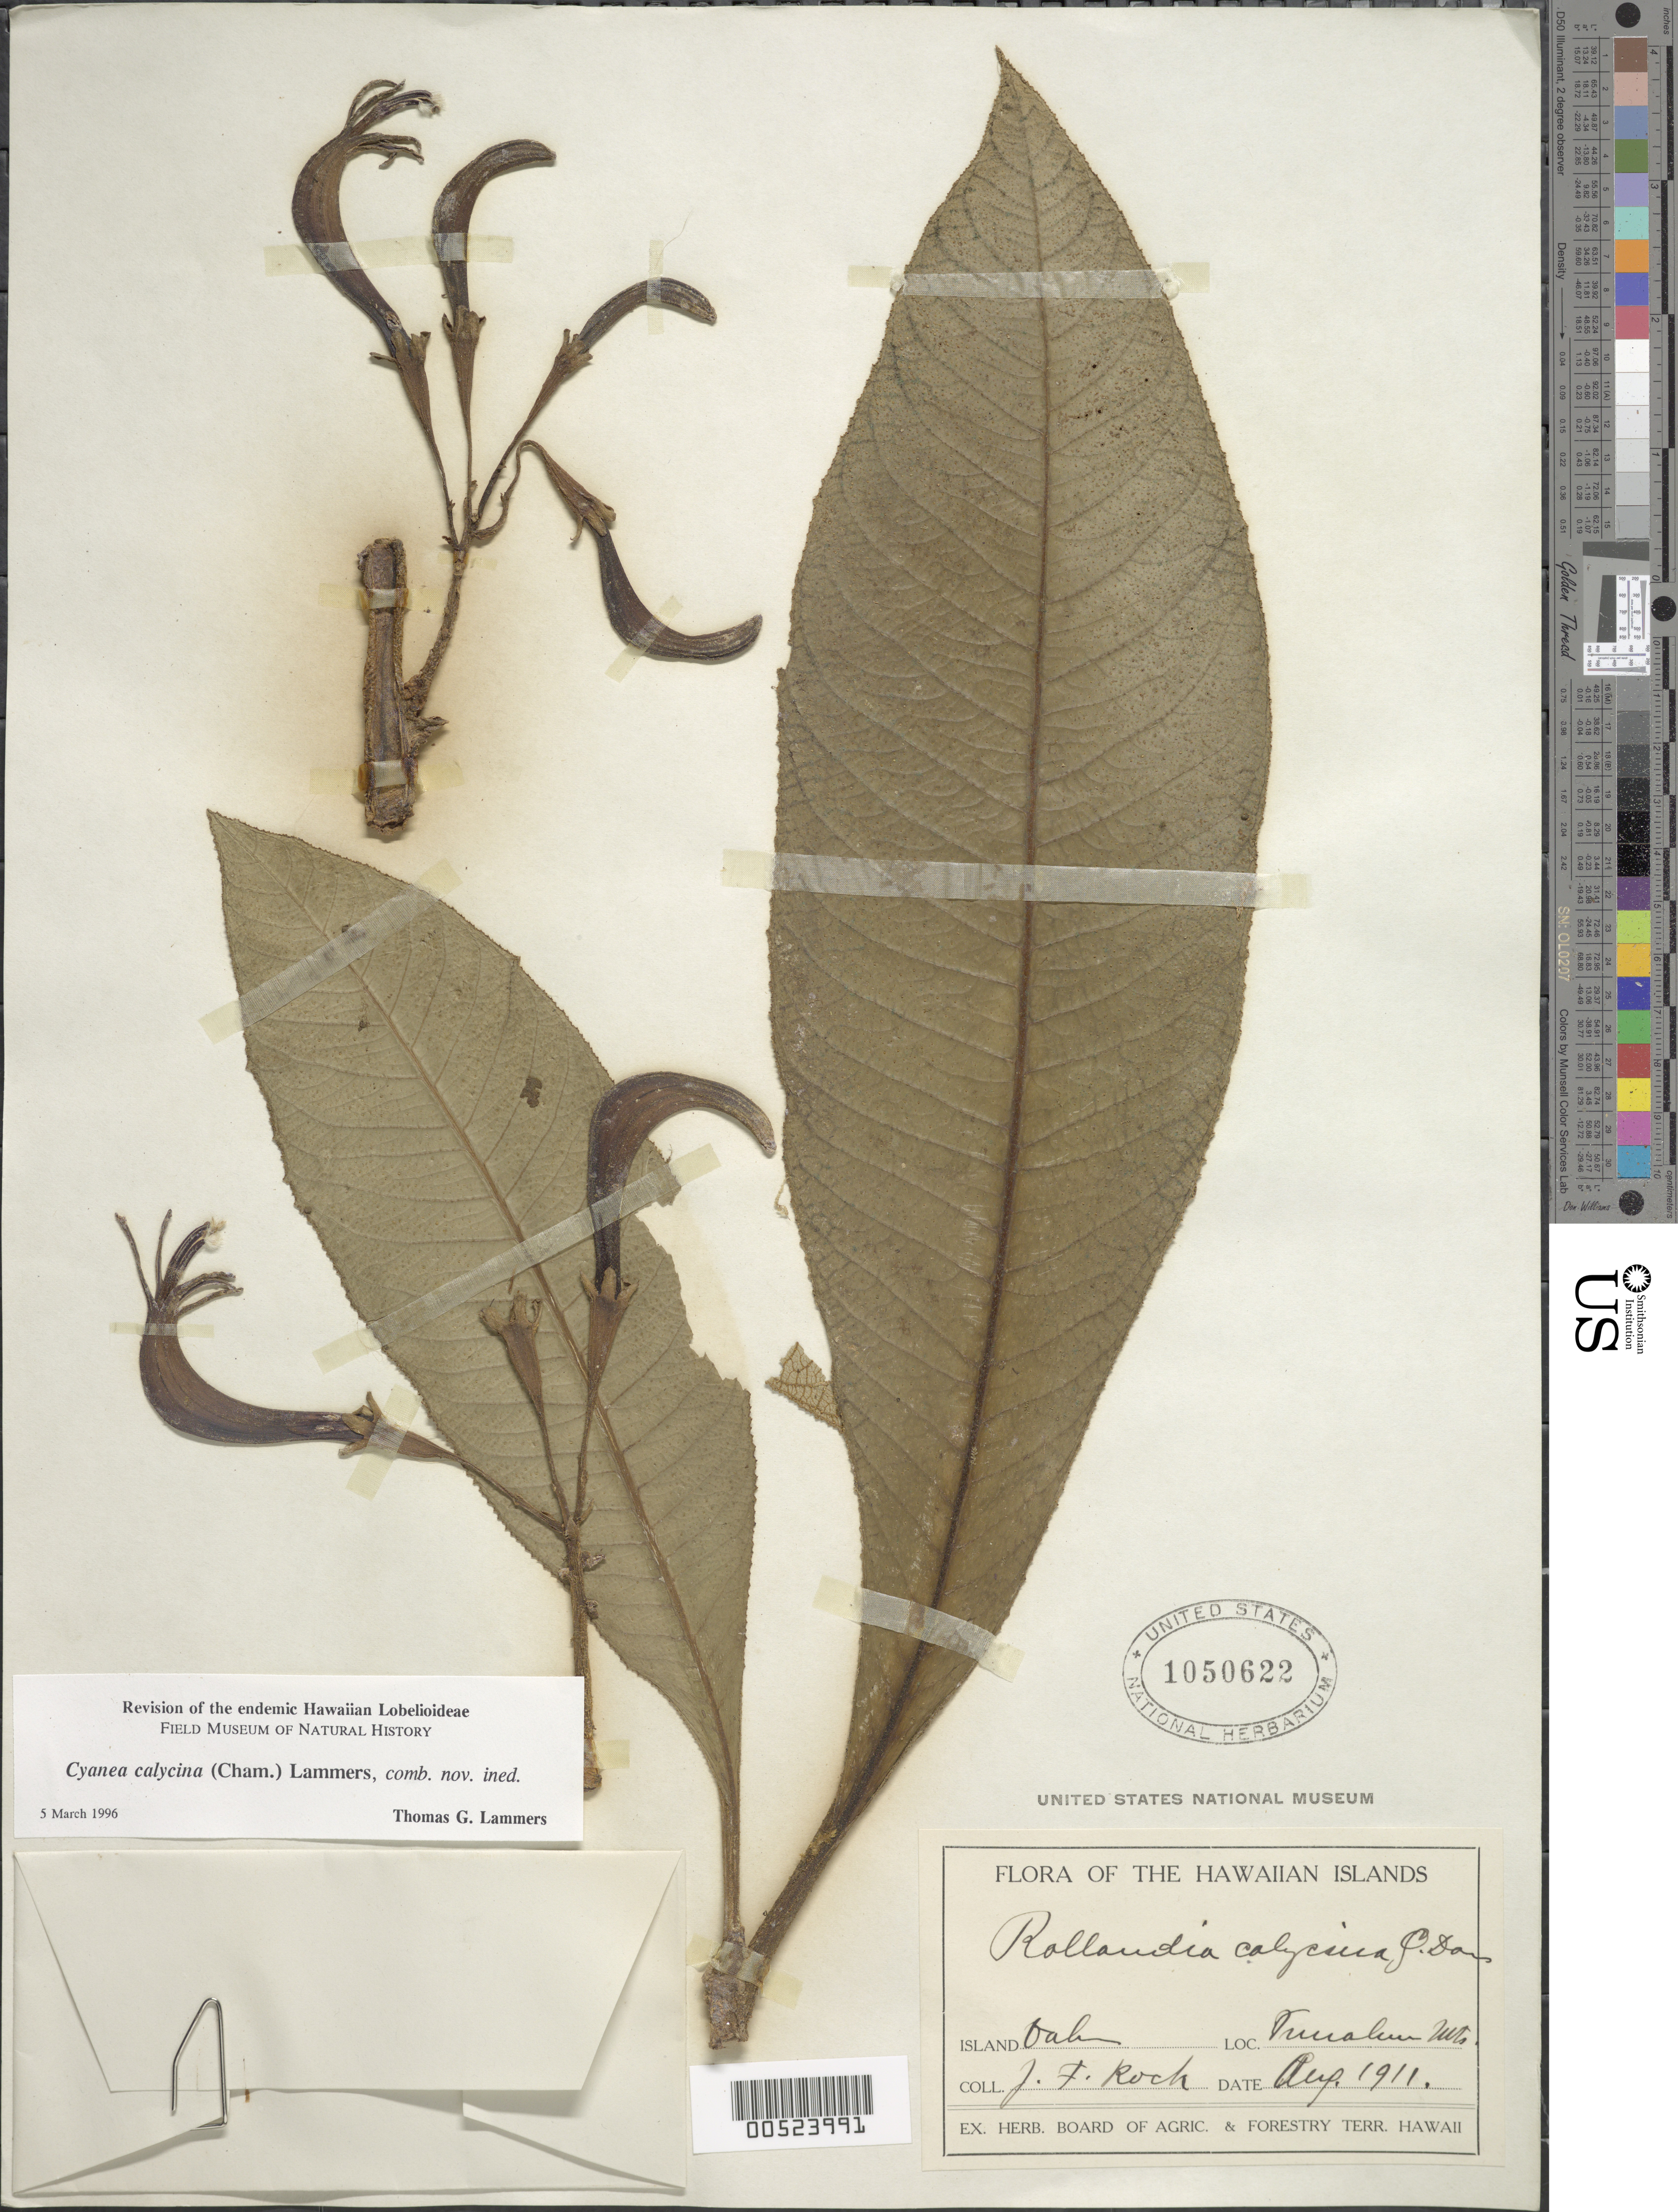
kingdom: Plantae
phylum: Tracheophyta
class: Magnoliopsida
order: Asterales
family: Campanulaceae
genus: Cyanea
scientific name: Cyanea calycina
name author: (Cham.) Lammers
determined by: Lammers, T. G.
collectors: J. F. Rock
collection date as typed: Aug 1911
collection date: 1911-08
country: United States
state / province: Hawaii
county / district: Honolulu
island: Oahu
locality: Punaluu Mts.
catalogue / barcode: US 1050622